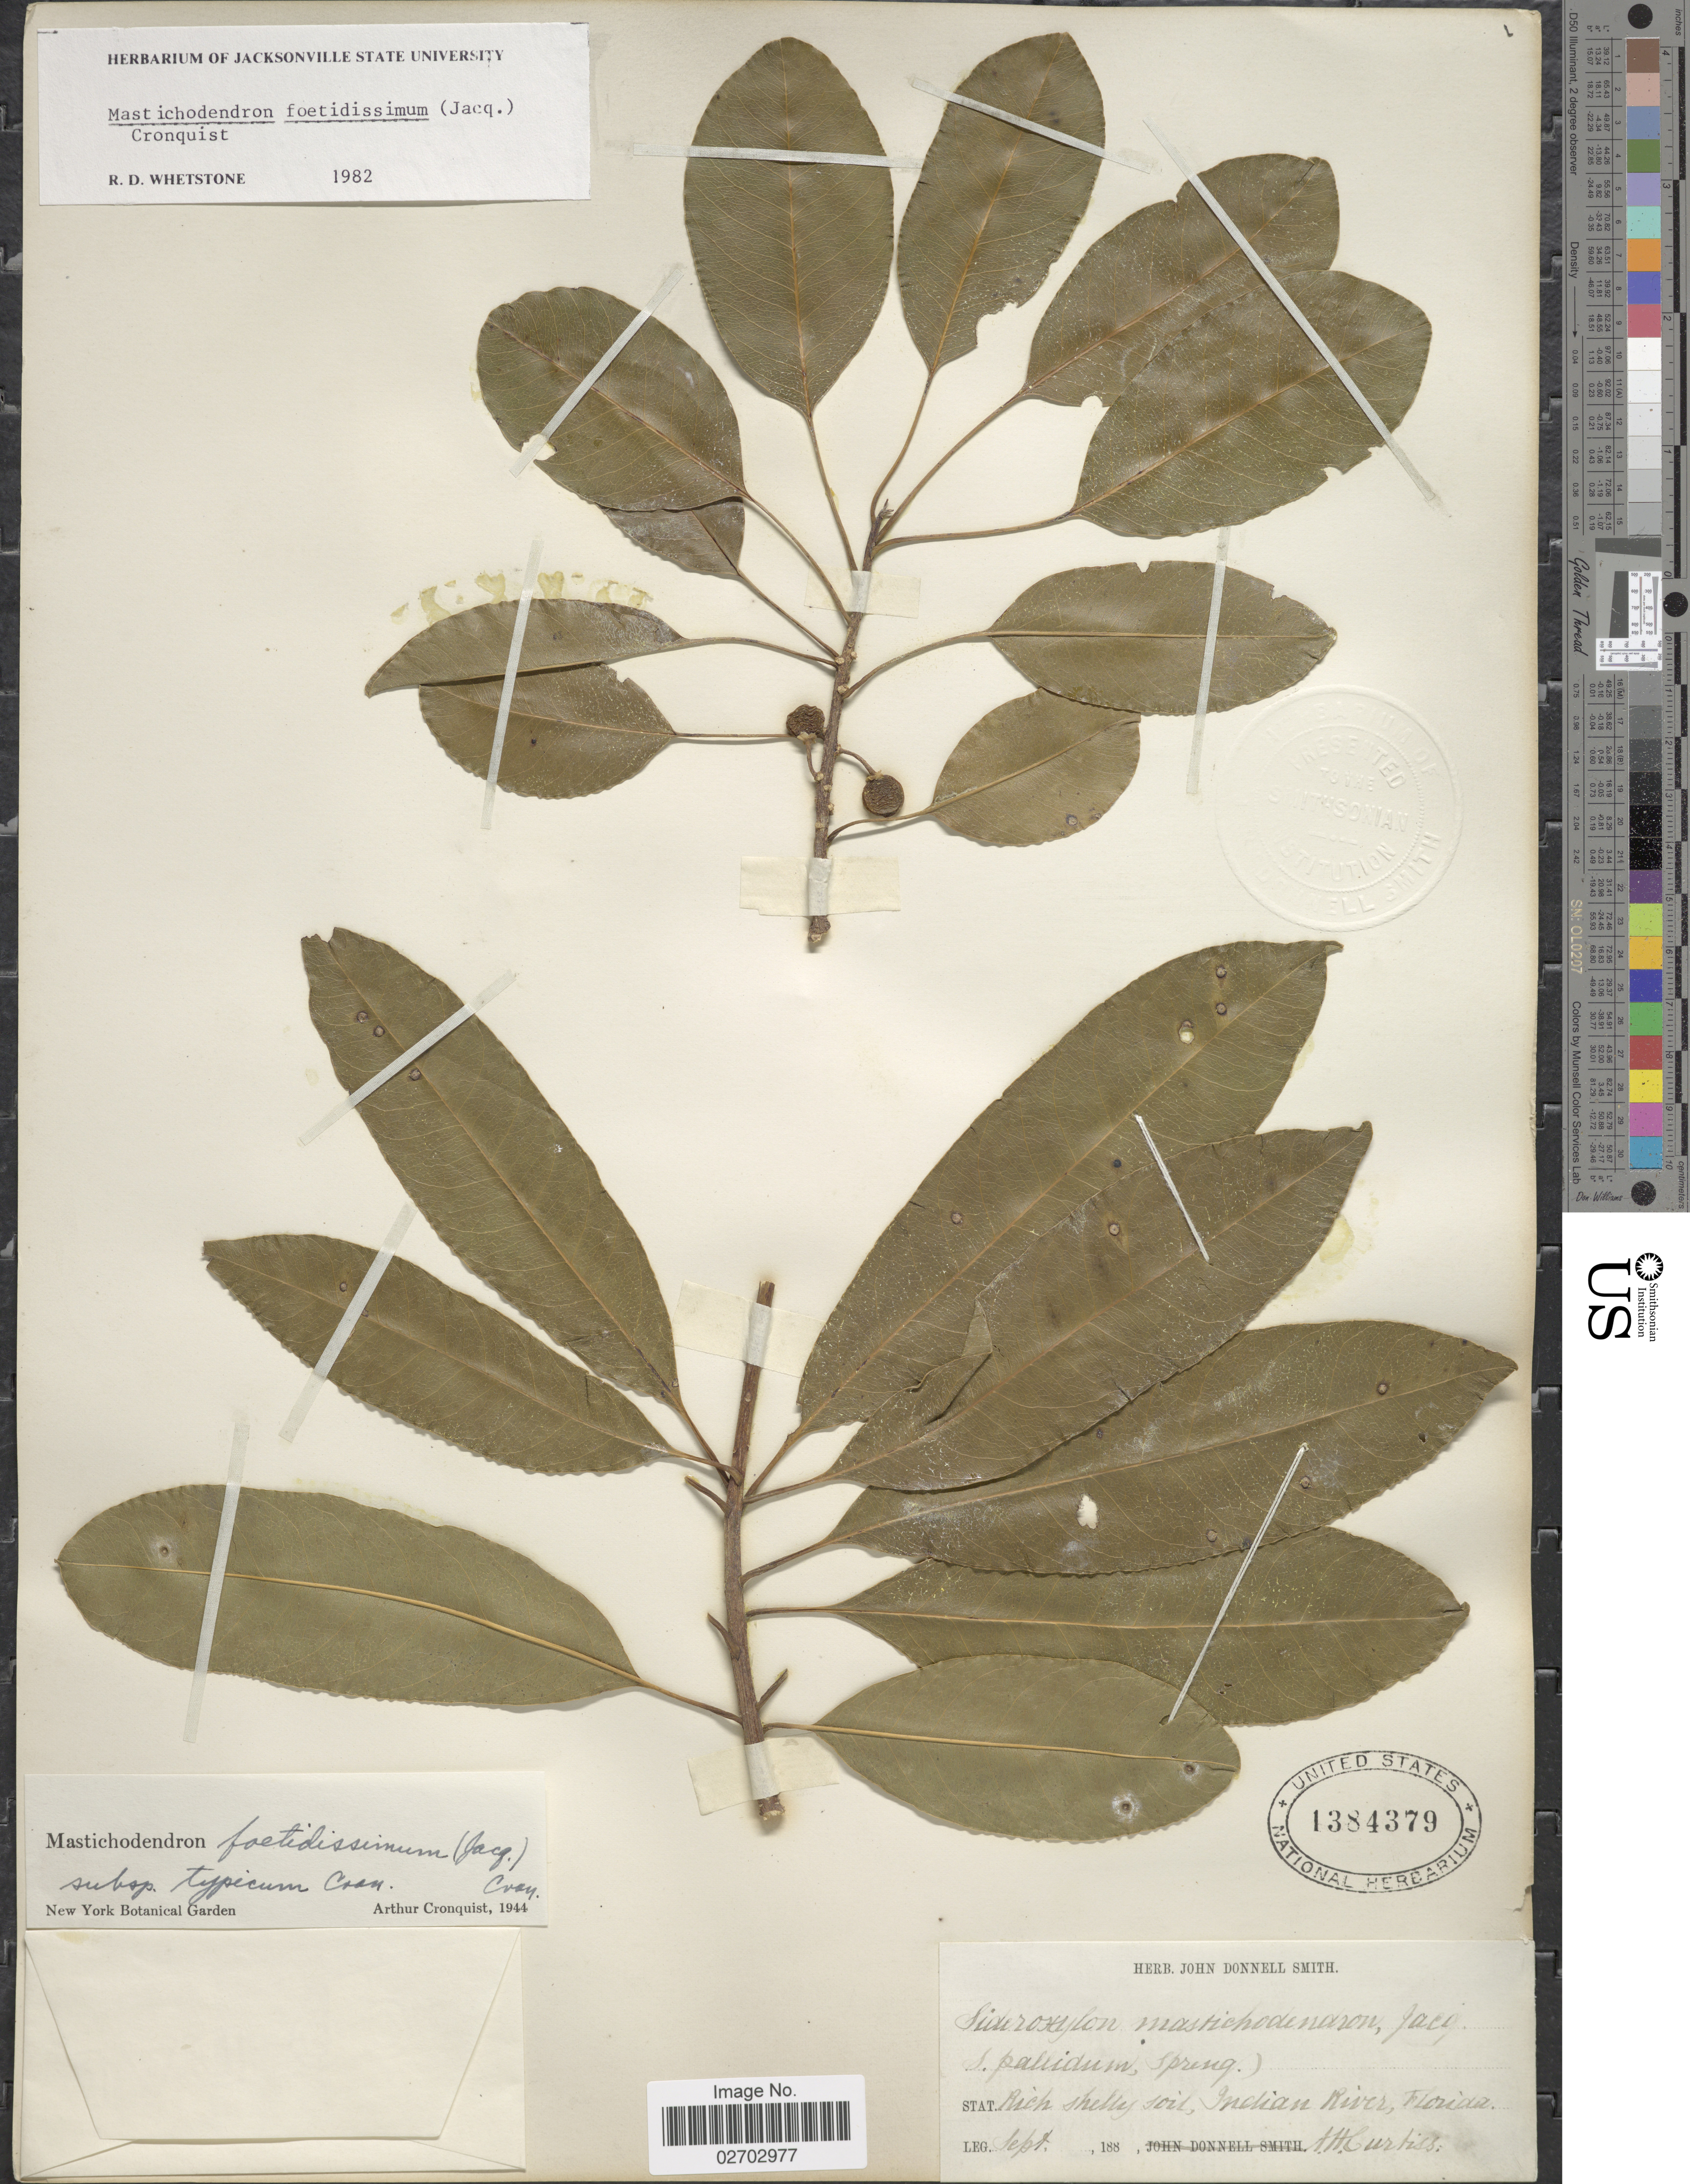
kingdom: Plantae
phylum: Tracheophyta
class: Magnoliopsida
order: Ericales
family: Sapotaceae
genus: Sideroxylon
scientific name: Sideroxylon foetidissimum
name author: Jacq.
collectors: A. Curtis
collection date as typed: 188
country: United States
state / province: Florida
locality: Rich shelley soil, Indian River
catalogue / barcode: US 1384379